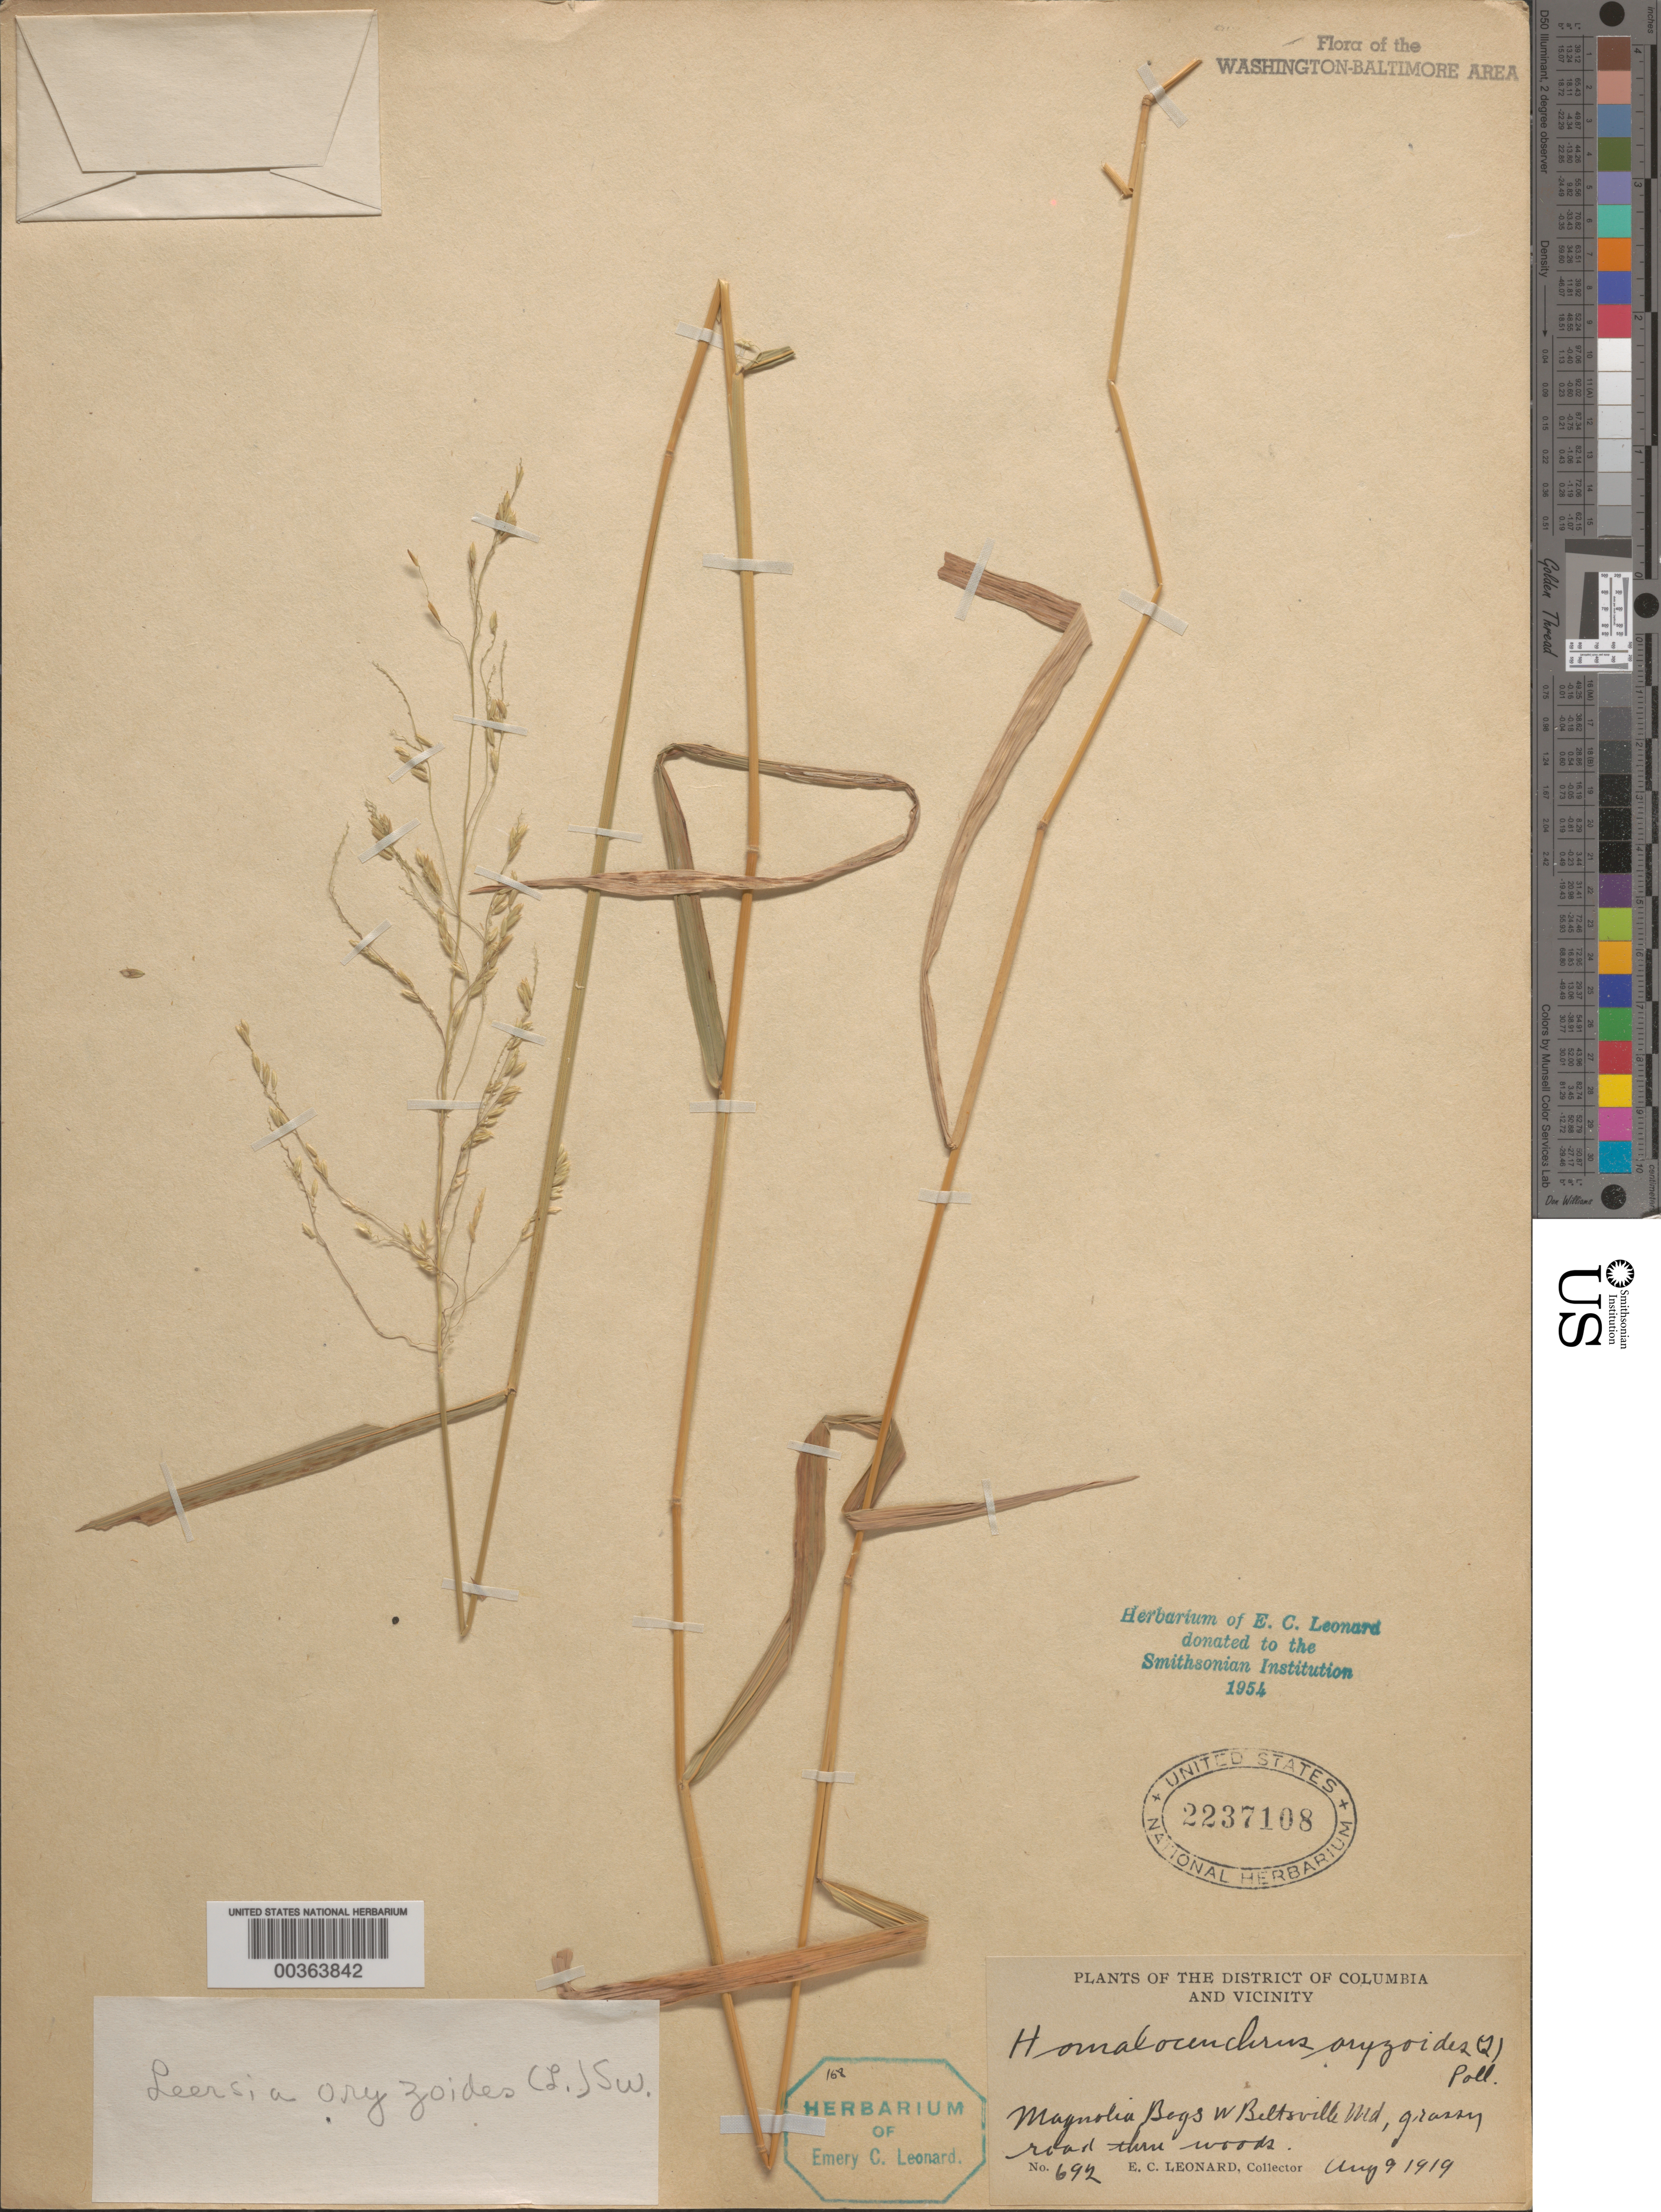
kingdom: Plantae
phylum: Tracheophyta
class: Liliopsida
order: Poales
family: Poaceae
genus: Leersia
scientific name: Leersia oryzoides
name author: (L.) Sw.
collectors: E. C. Leonard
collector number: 692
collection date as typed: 09 Aug 1919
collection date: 1919-08-09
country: United States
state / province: Maryland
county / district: Prince George's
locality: Magnolia Bogs west of Beltsville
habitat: Mangolia bogs, grassy road thru woods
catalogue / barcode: US 2237108